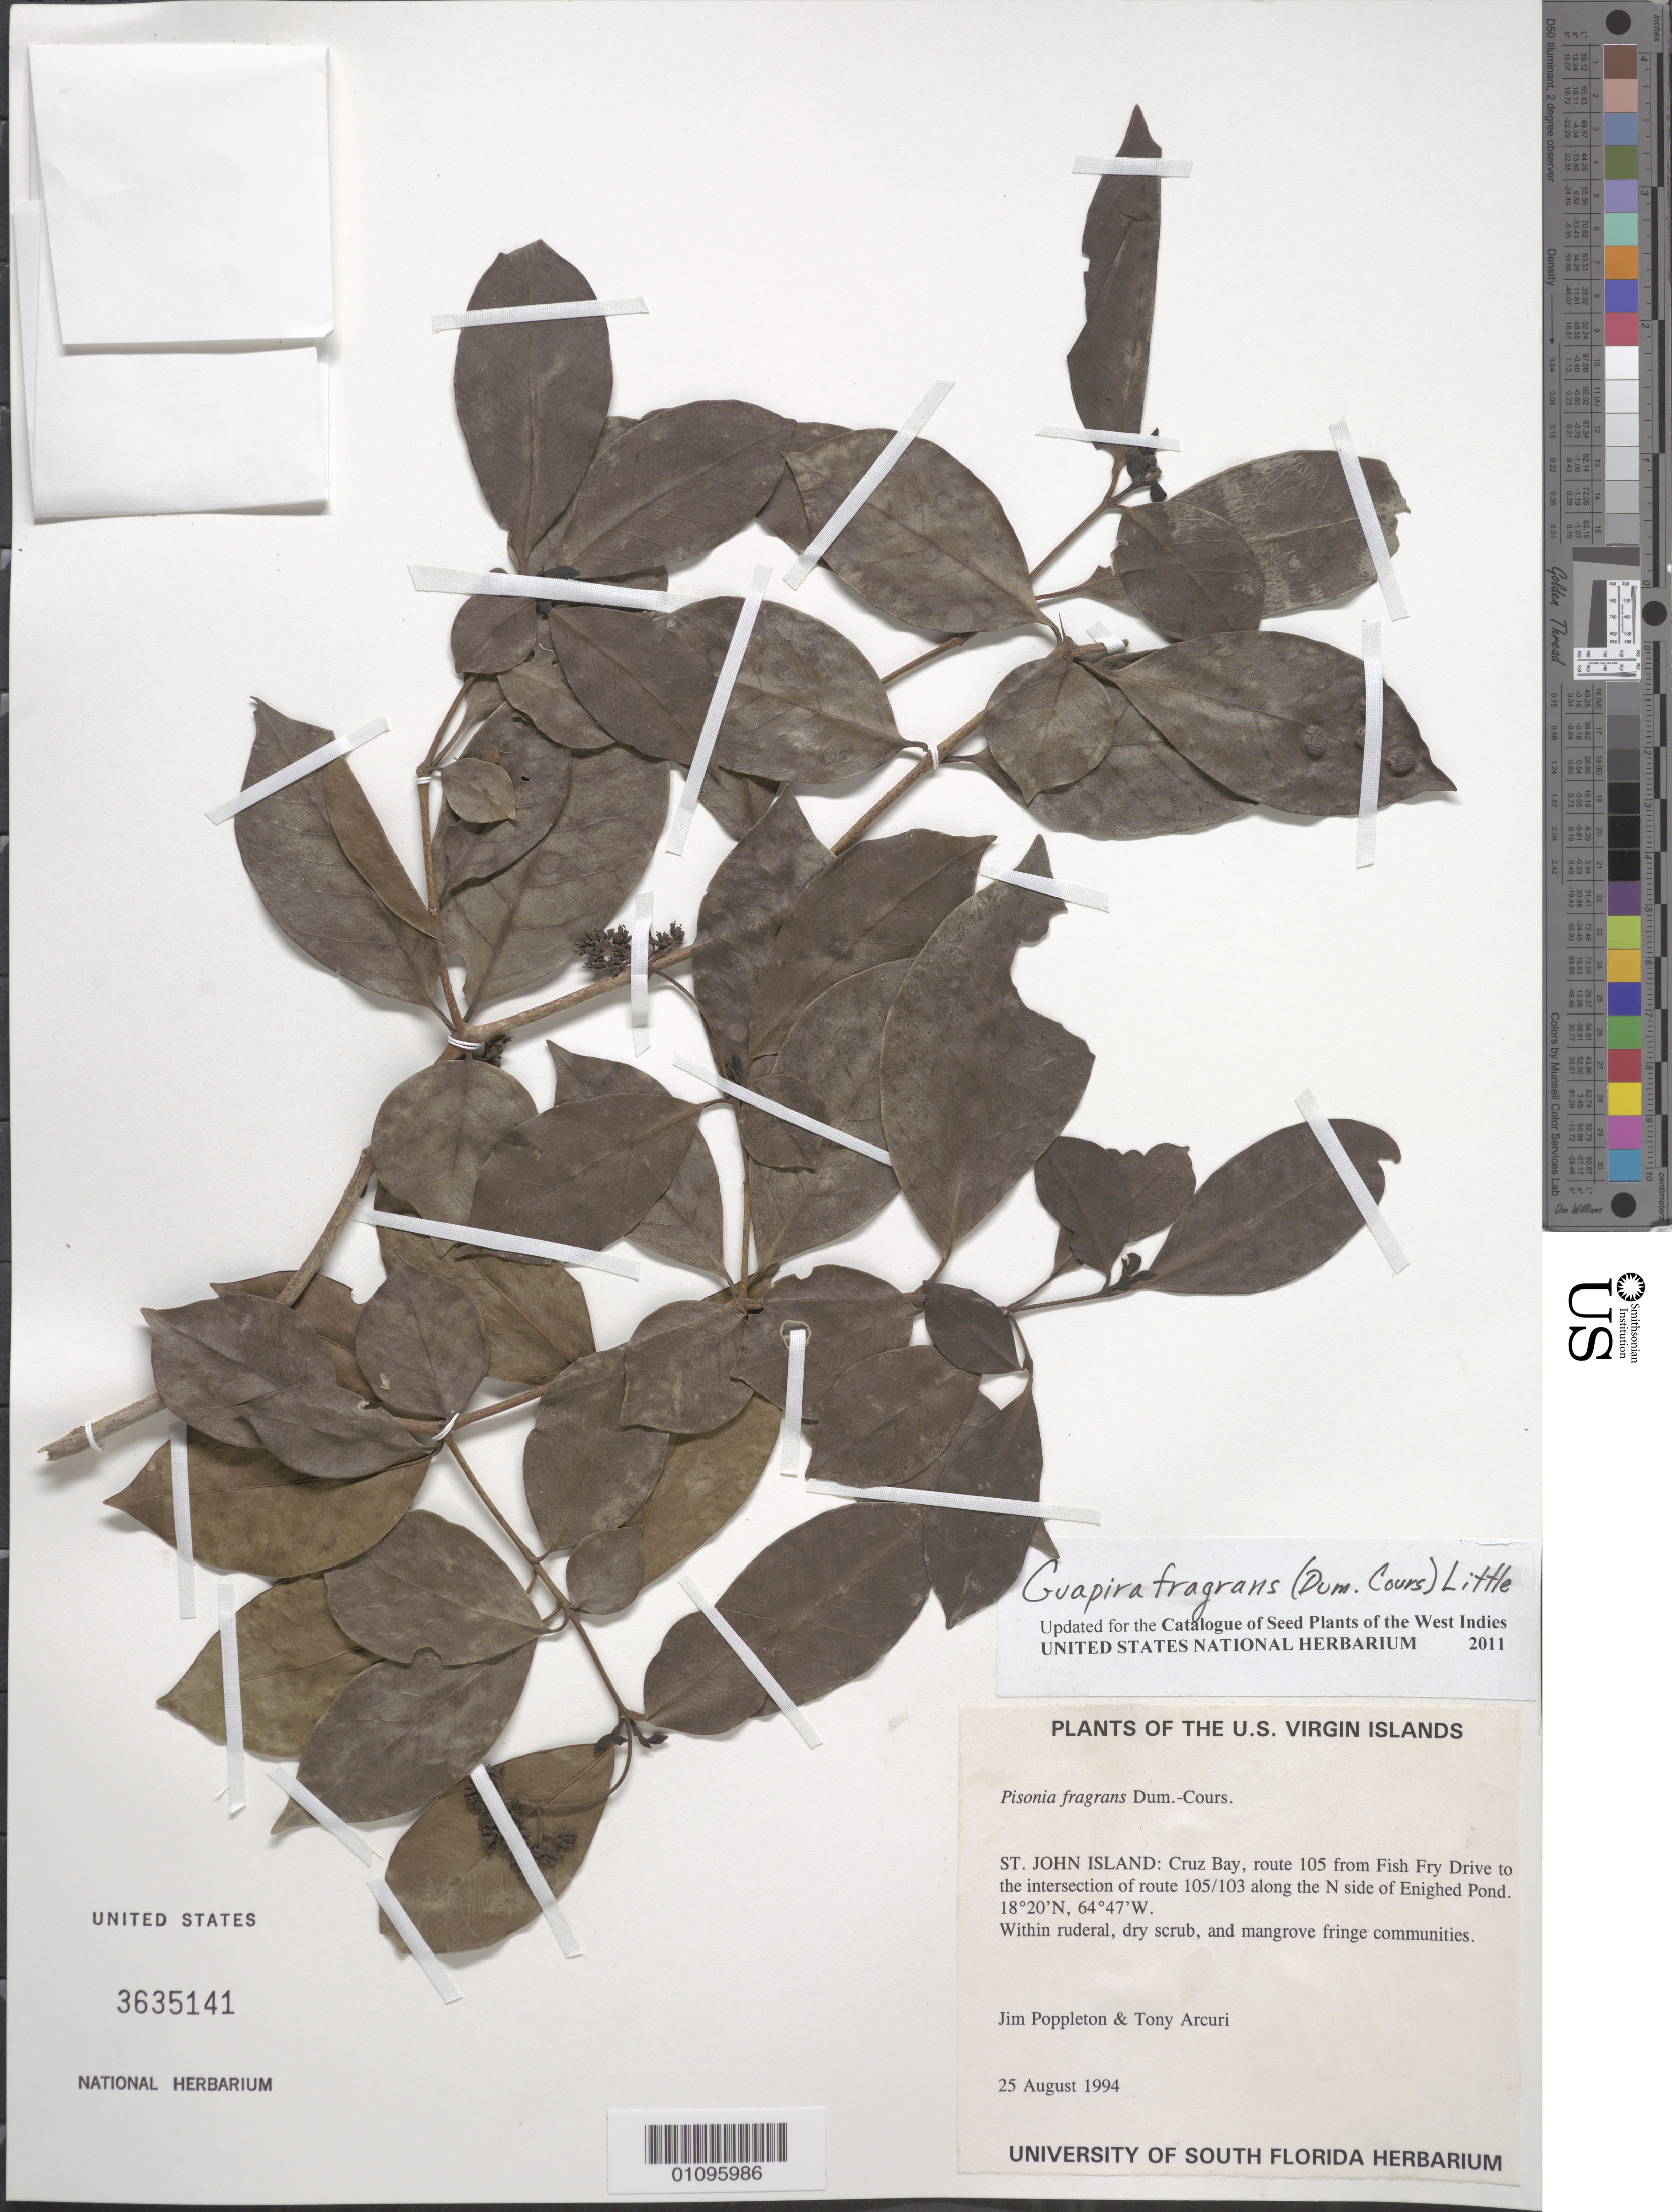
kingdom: Plantae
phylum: Tracheophyta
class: Magnoliopsida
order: Caryophyllales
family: Nyctaginaceae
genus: Guapira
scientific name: Guapira fragrans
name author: (Dum. Cours.) Little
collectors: J. Poppleton & T. Arcuri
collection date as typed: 25 Aug 1994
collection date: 1994-08-25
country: U.S. Virgin Islands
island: St. John I.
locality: Cruz Bay, route 105 from Fish Fry Drive to the intersection of route 105/103, along N side of Enighed Pond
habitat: Within ruderal, dry scrub and mangrove fringe communities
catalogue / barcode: US 3635141